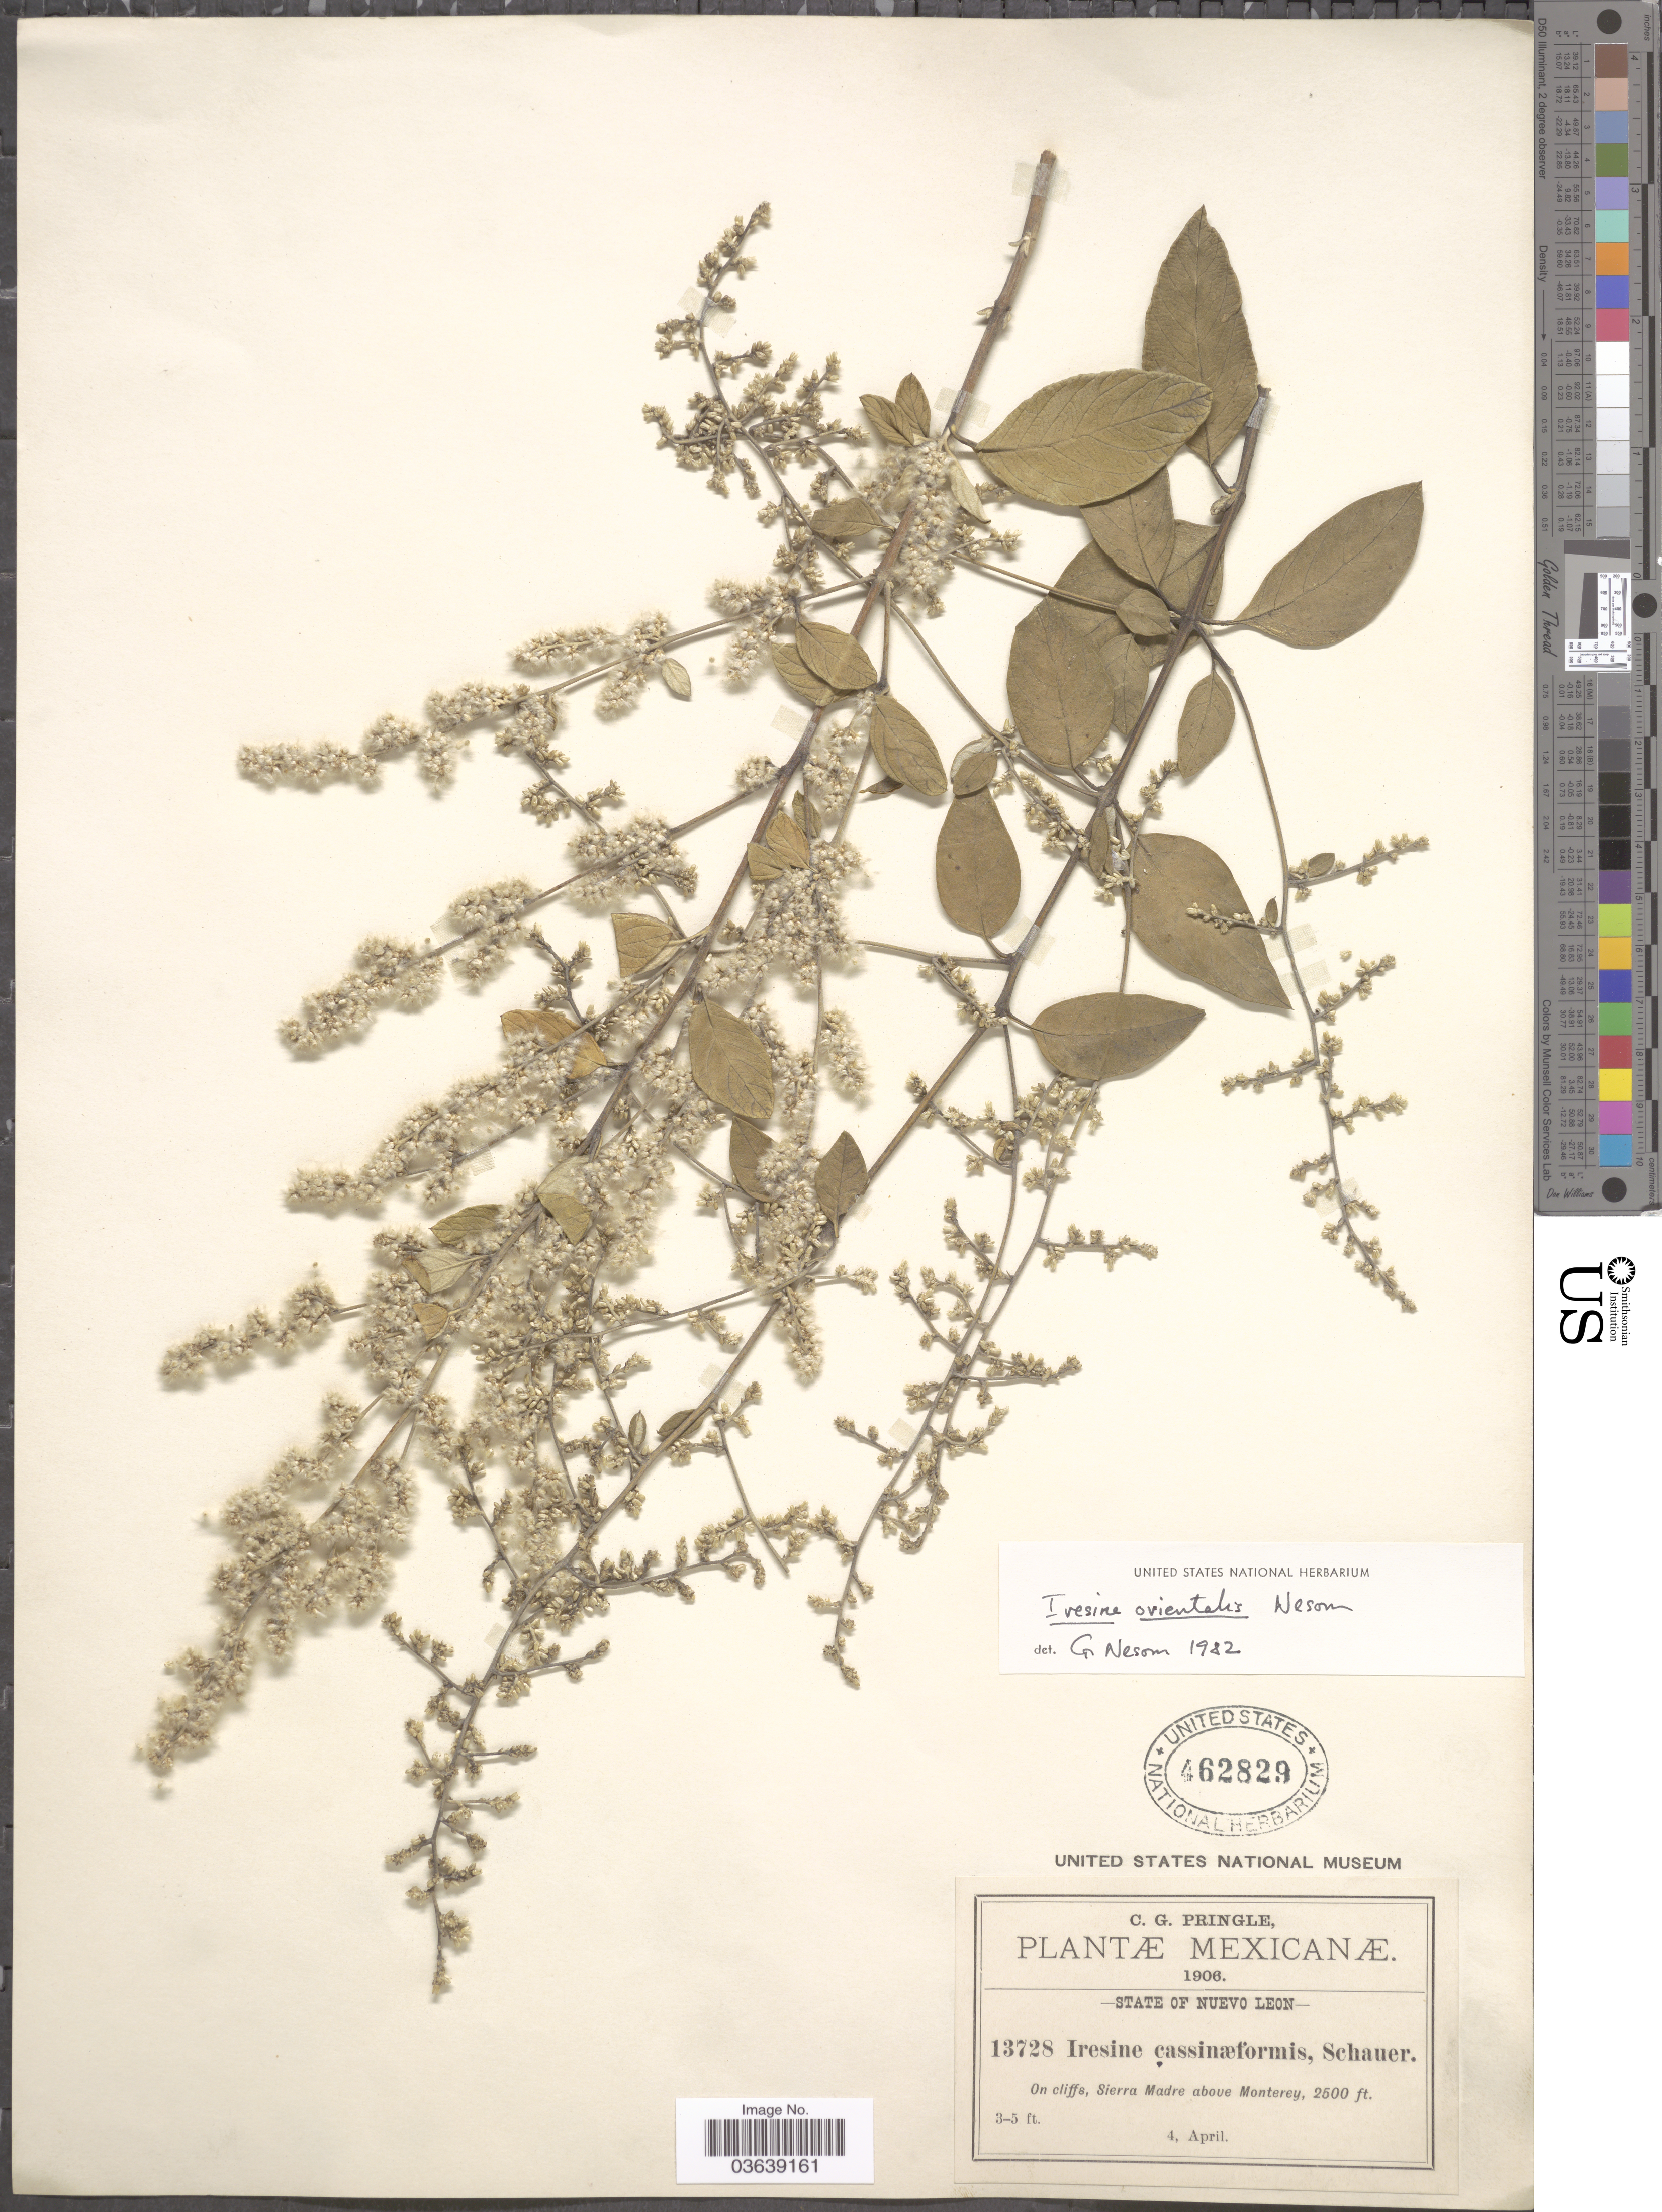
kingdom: Plantae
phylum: Tracheophyta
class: Magnoliopsida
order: Caryophyllales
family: Amaranthaceae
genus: Iresine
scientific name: Iresine orientalis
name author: G.L. Nesom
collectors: C. G. Pringle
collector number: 13728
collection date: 1906-04-04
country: Mexico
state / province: Nuevo León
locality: Sierra Madre above Monterey.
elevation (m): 762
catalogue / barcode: US 462829